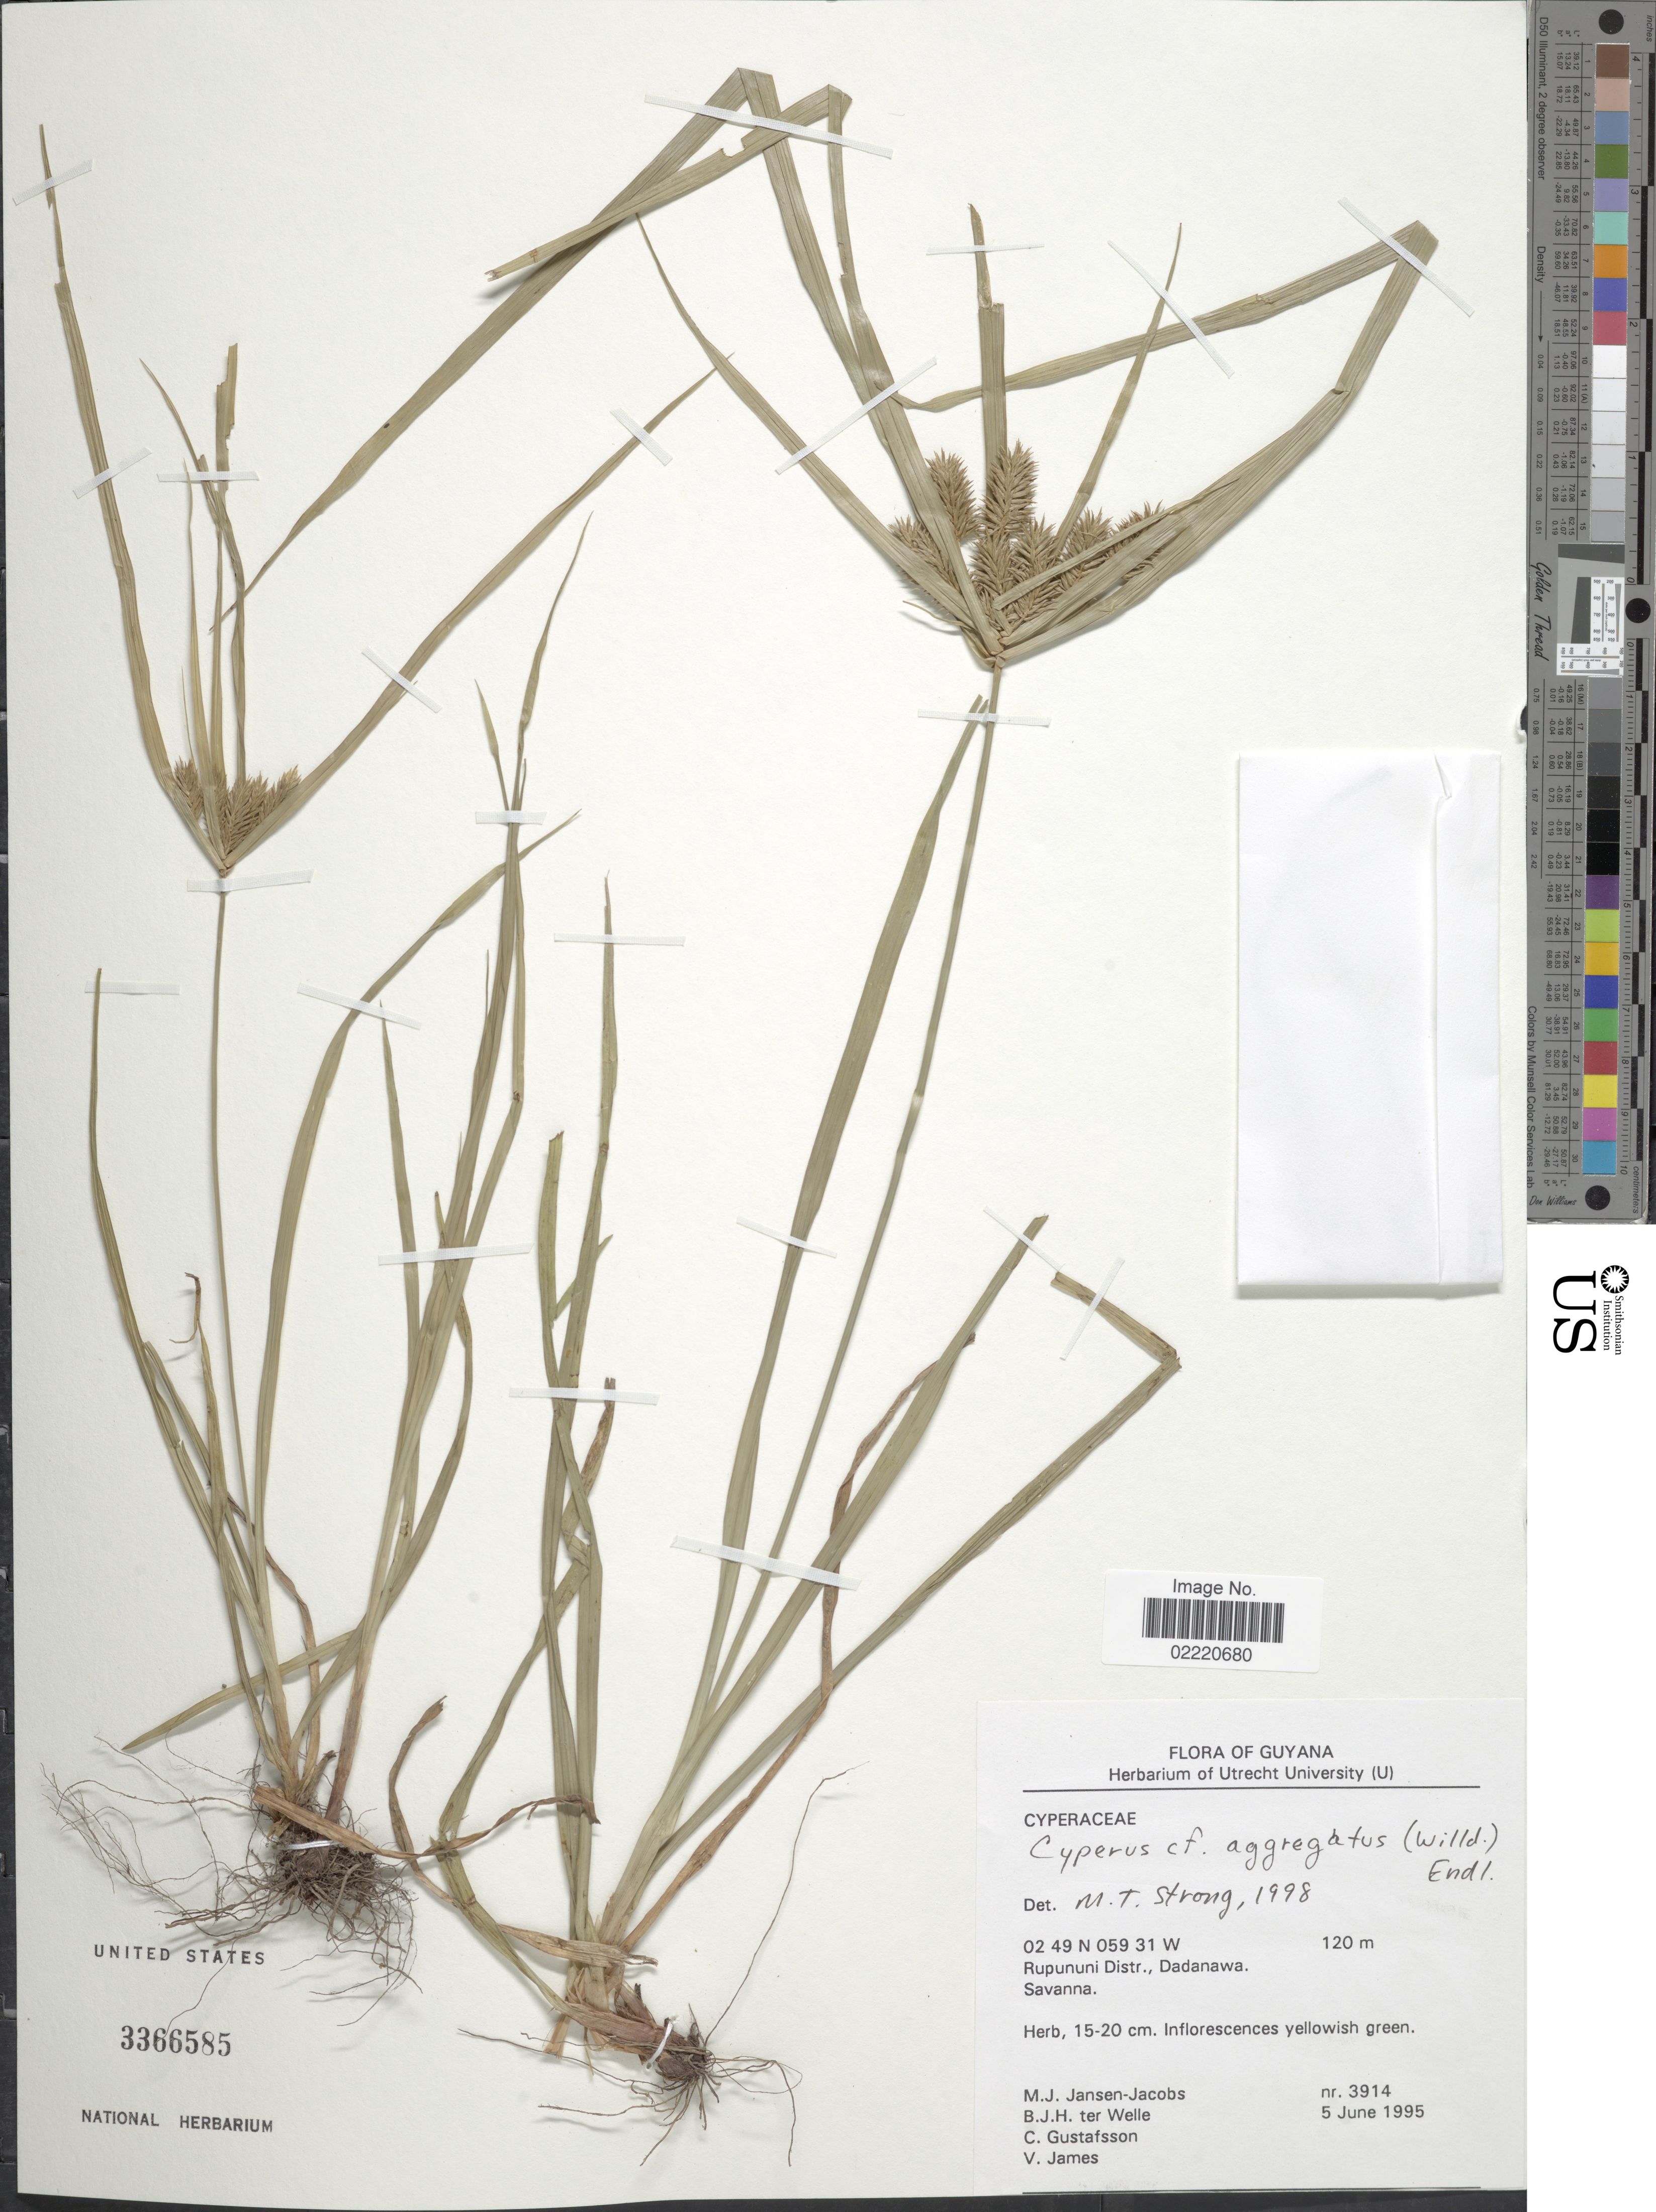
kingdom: Plantae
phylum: Tracheophyta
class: Liliopsida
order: Poales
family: Cyperaceae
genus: Cyperus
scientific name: Cyperus aggregatus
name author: (Willd.) Endl.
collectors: M. J. Jansen-Jacobs, B. ter Welle, C. G. Gustafsson & V. James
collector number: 3914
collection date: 1995-06-05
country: Guyana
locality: Rupununi Distr., Dadanawa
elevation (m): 120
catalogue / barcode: US 3366585